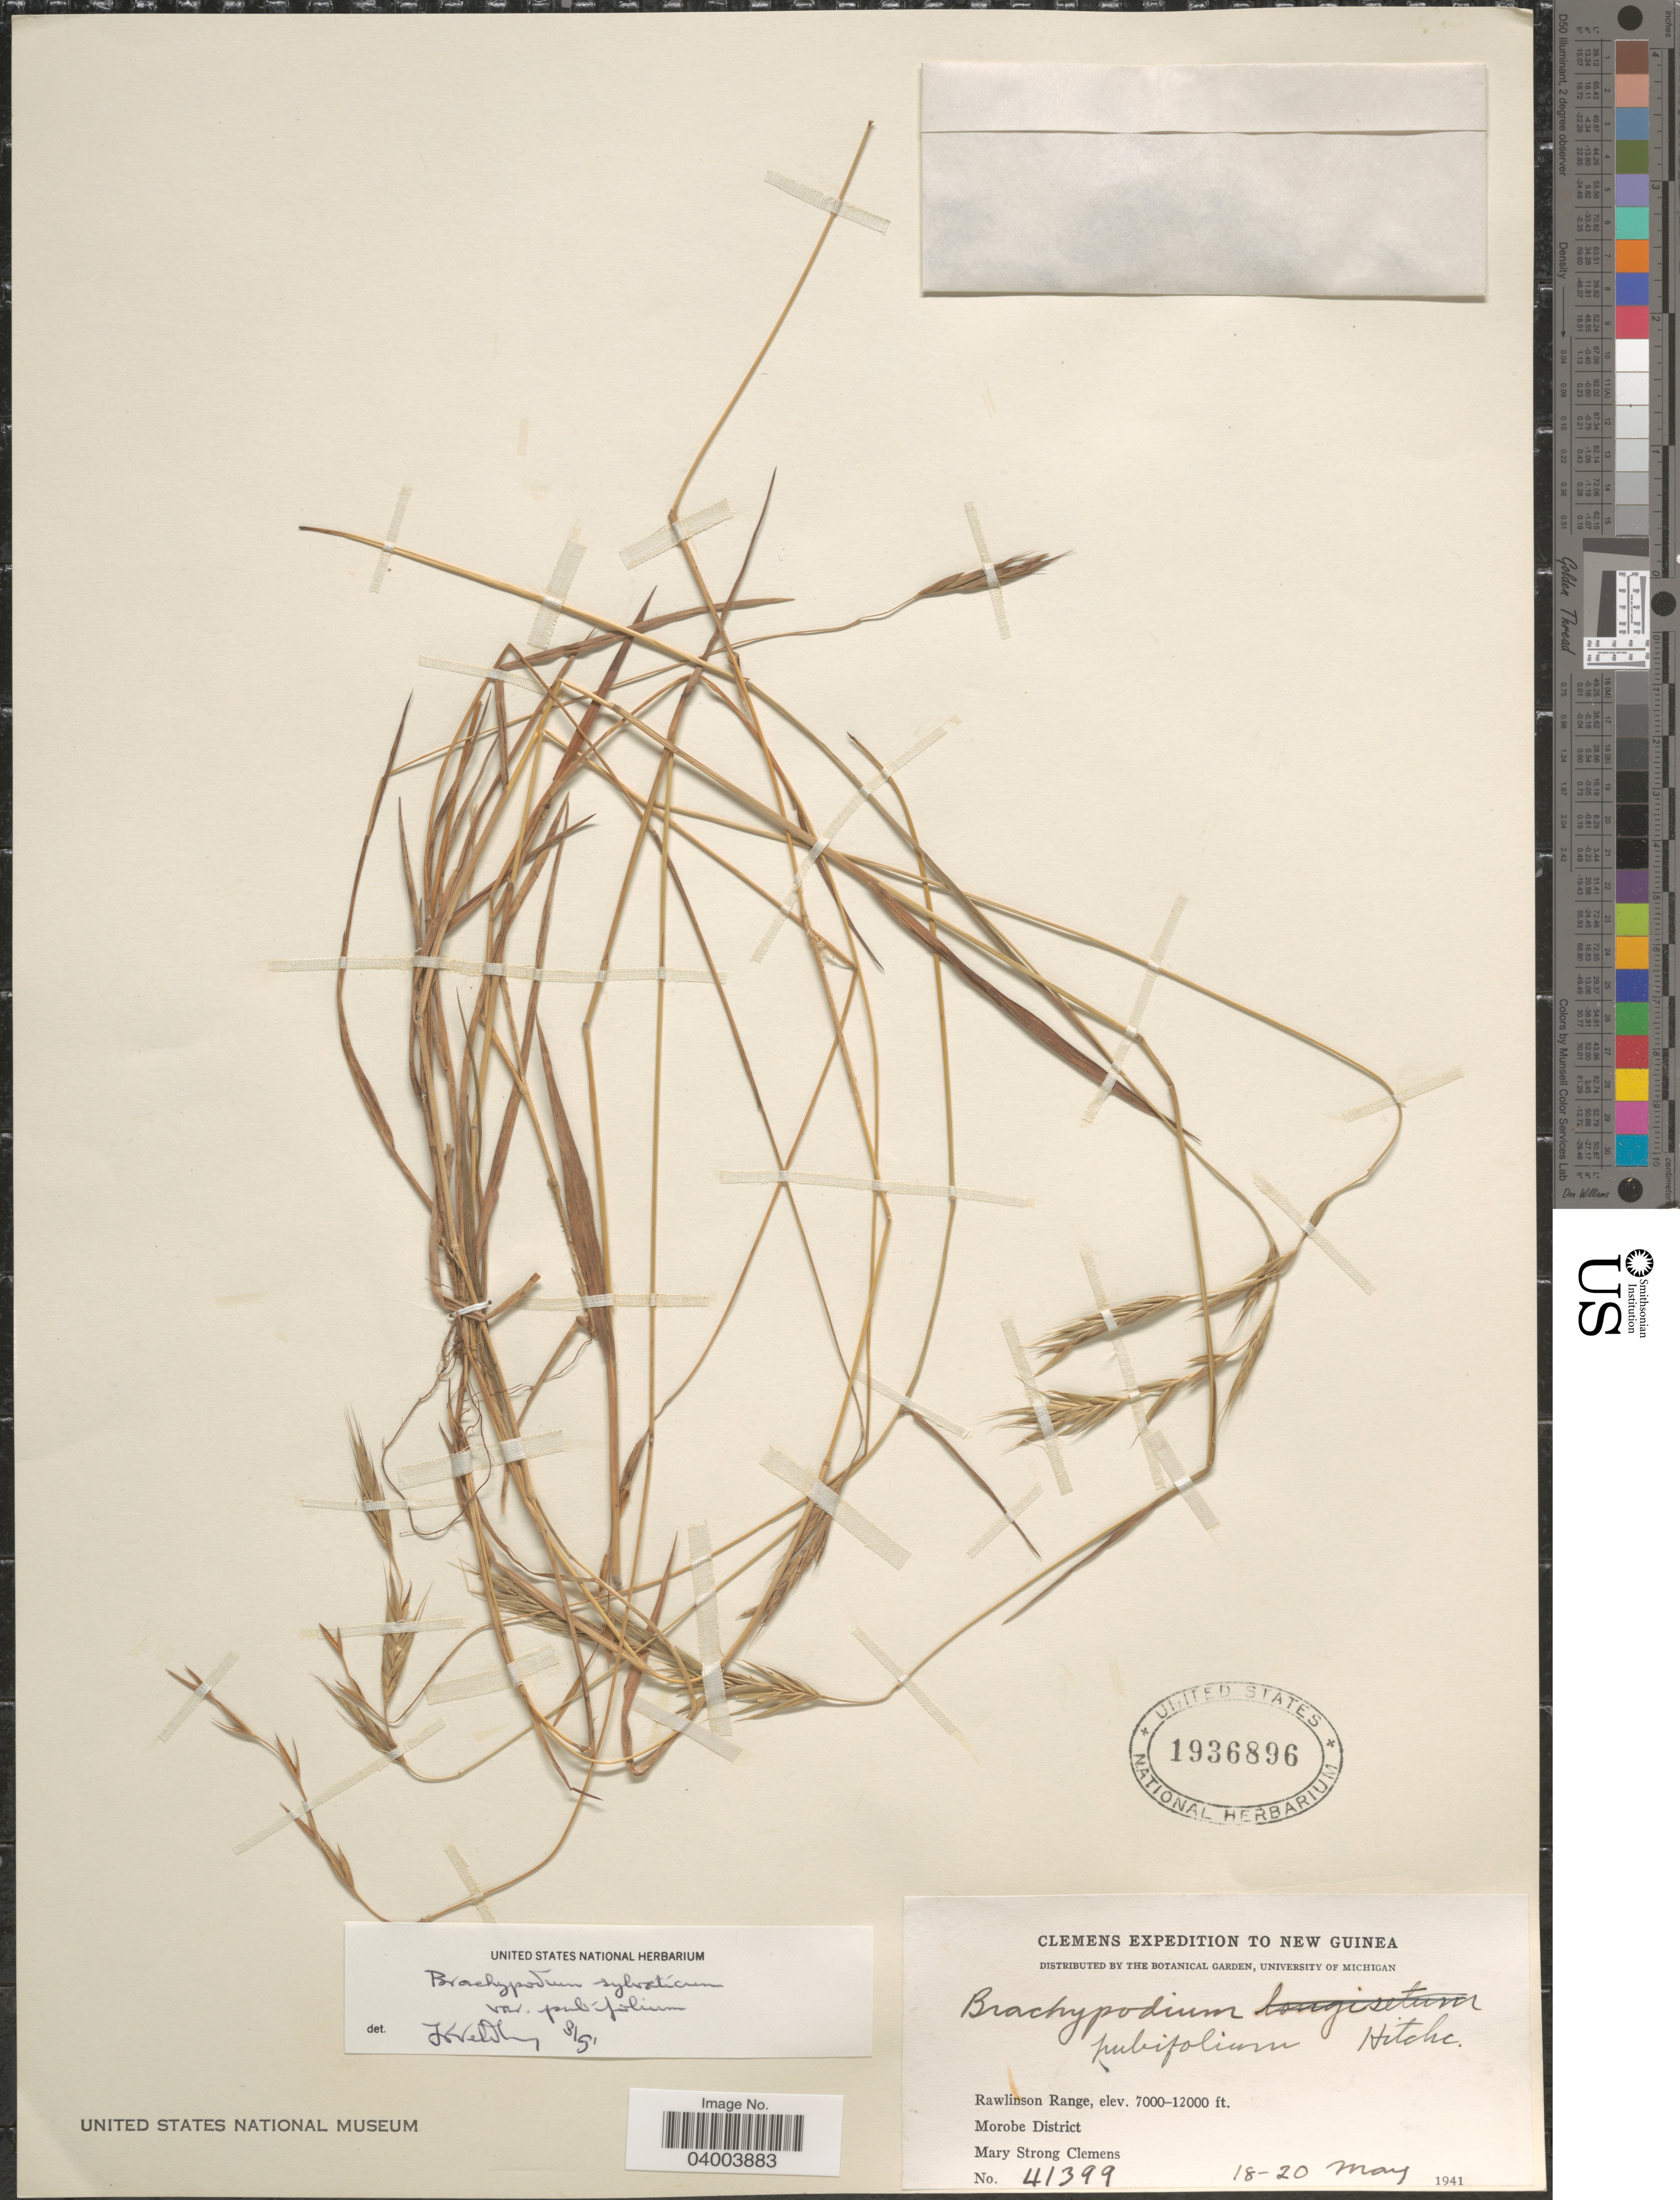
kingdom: Plantae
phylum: Tracheophyta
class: Liliopsida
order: Poales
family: Poaceae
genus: Brachypodium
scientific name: Brachypodium sylvaticum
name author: (Huds.) P. Beauv.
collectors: M. S. Clemens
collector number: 41399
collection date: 1941-05-18/1941-05-20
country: Papua New Guinea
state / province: Morobe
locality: New Guinea. Rawlinson Range. Morobe District.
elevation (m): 2134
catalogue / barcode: US 1936896